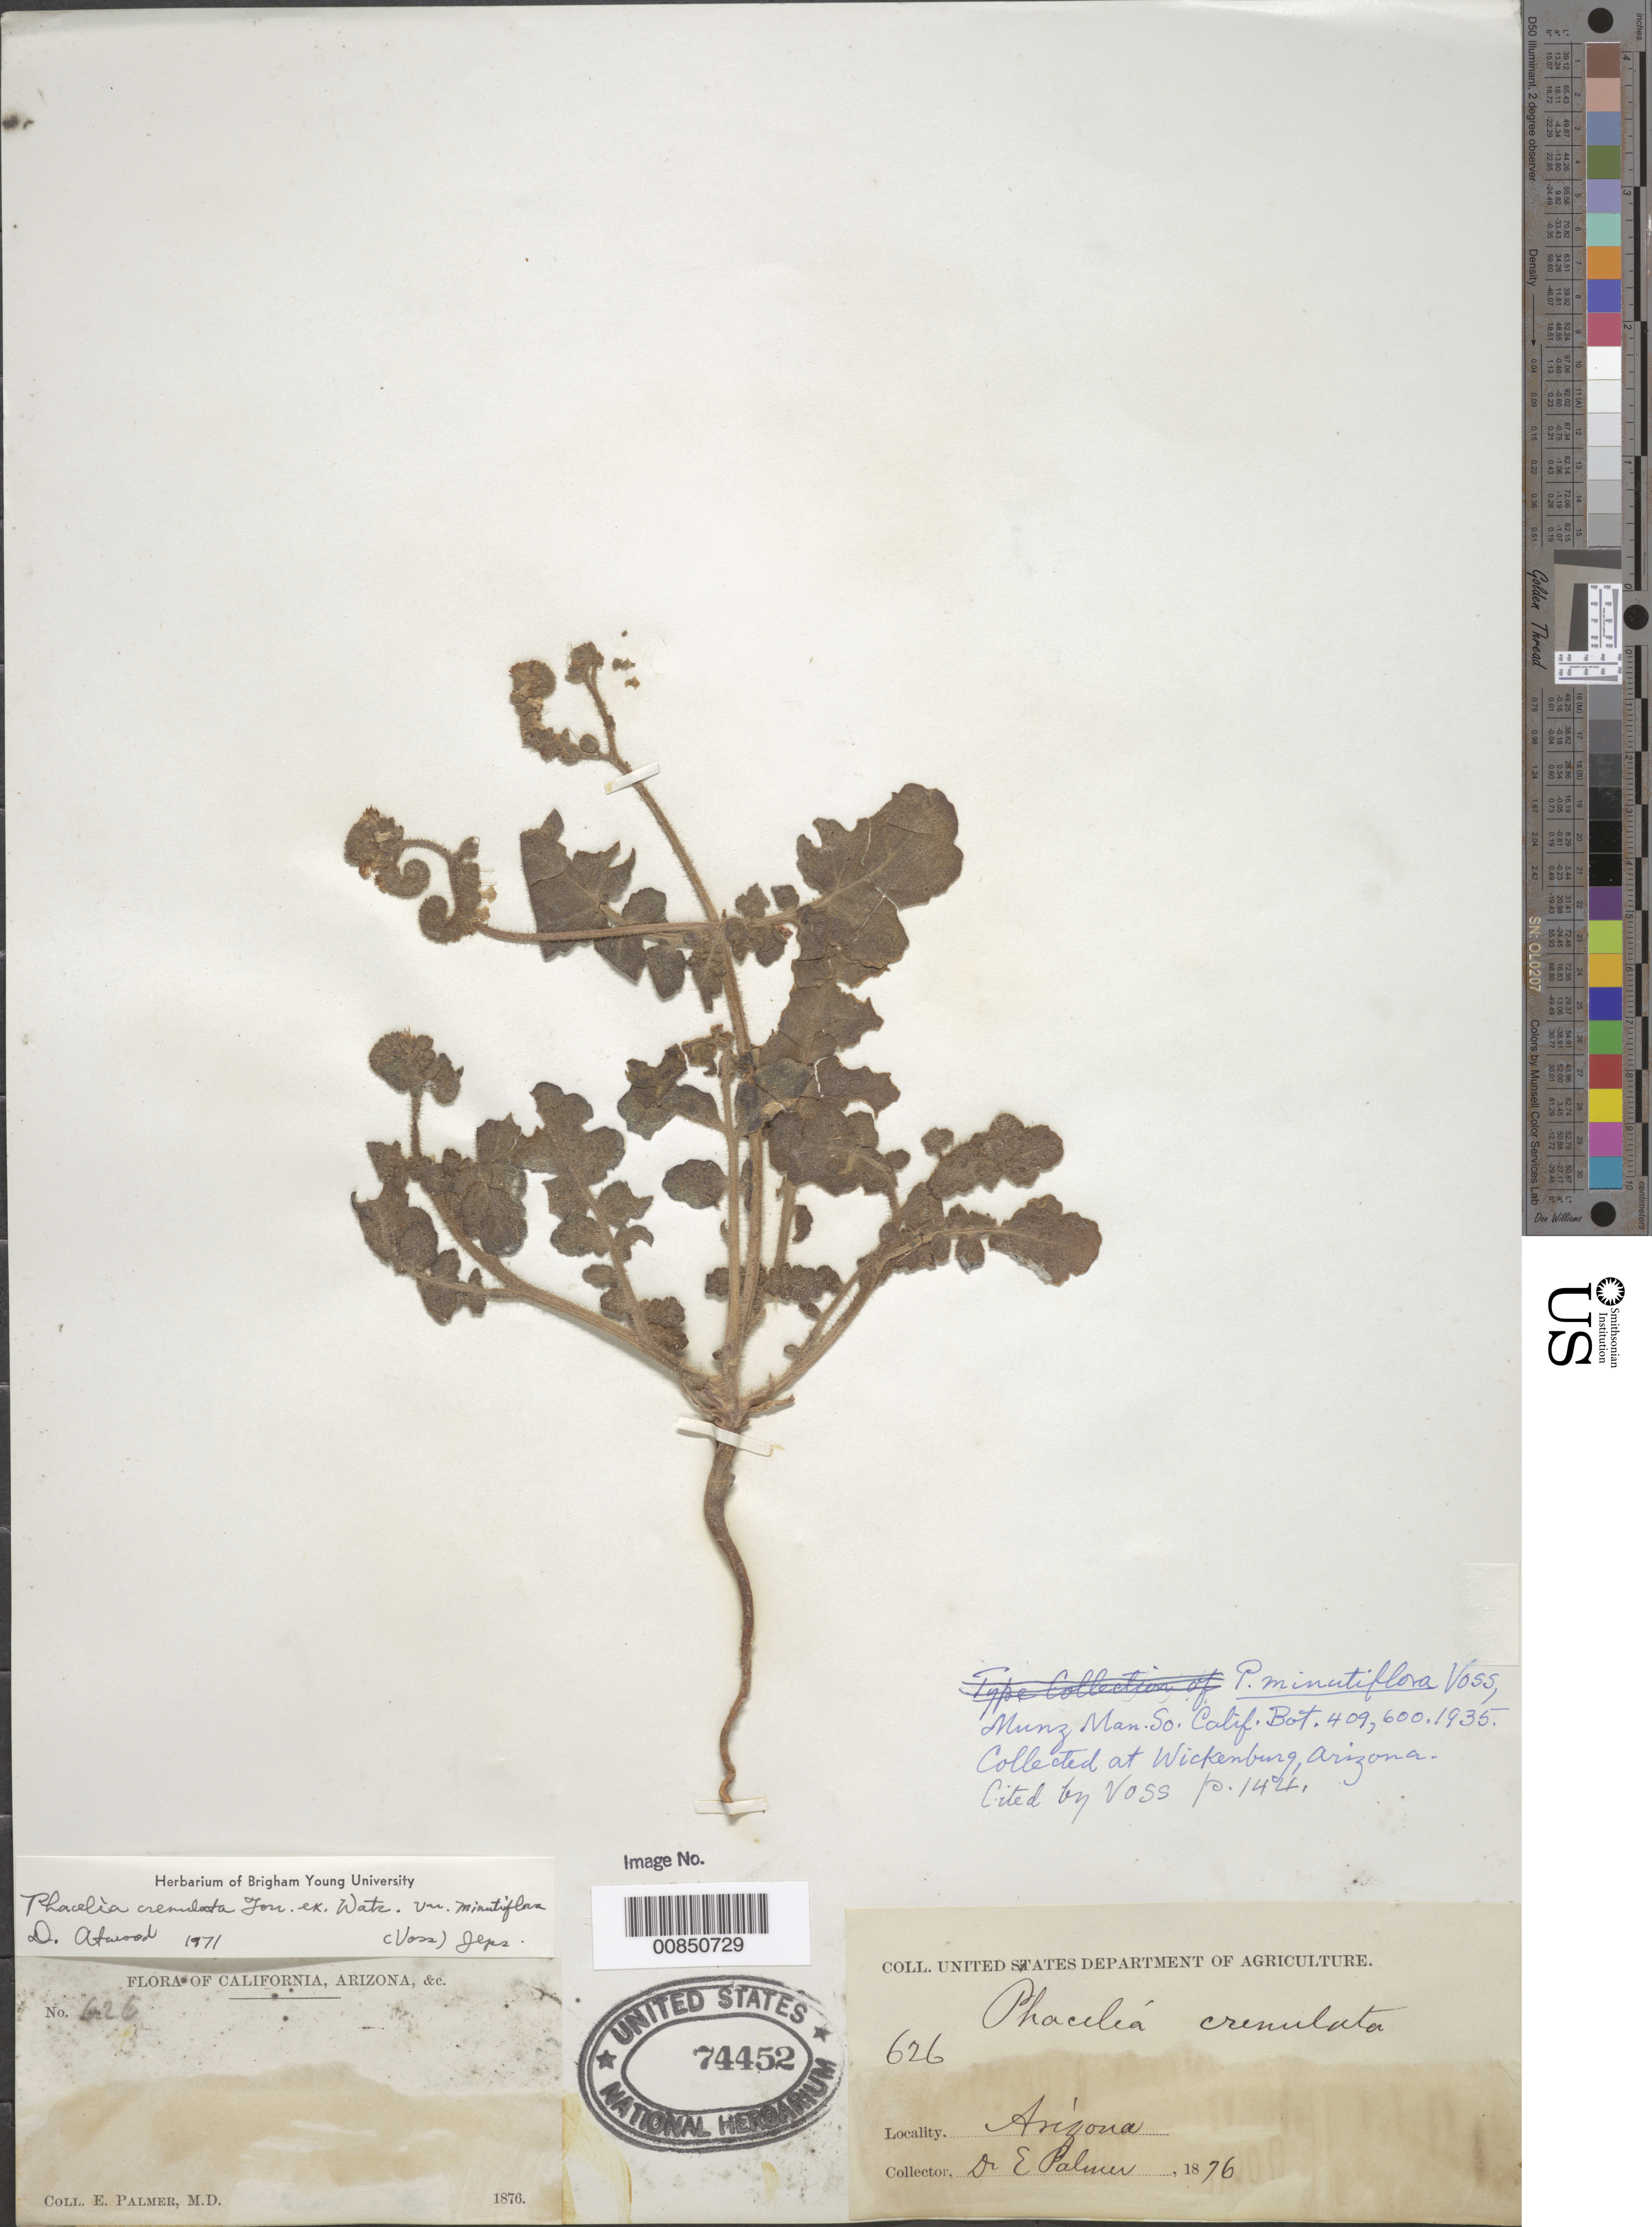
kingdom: Plantae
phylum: Tracheophyta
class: Magnoliopsida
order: Boraginales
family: Hydrophyllaceae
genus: Phacelia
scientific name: Phacelia crenulata var. minutiflora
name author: (J.W. Voss ex Munz) Jeps.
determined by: Atwood, D.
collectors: E. Palmer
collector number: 626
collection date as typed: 1876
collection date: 1876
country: United States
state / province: Arizona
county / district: Maricopa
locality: Wickenburg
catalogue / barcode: US 74452